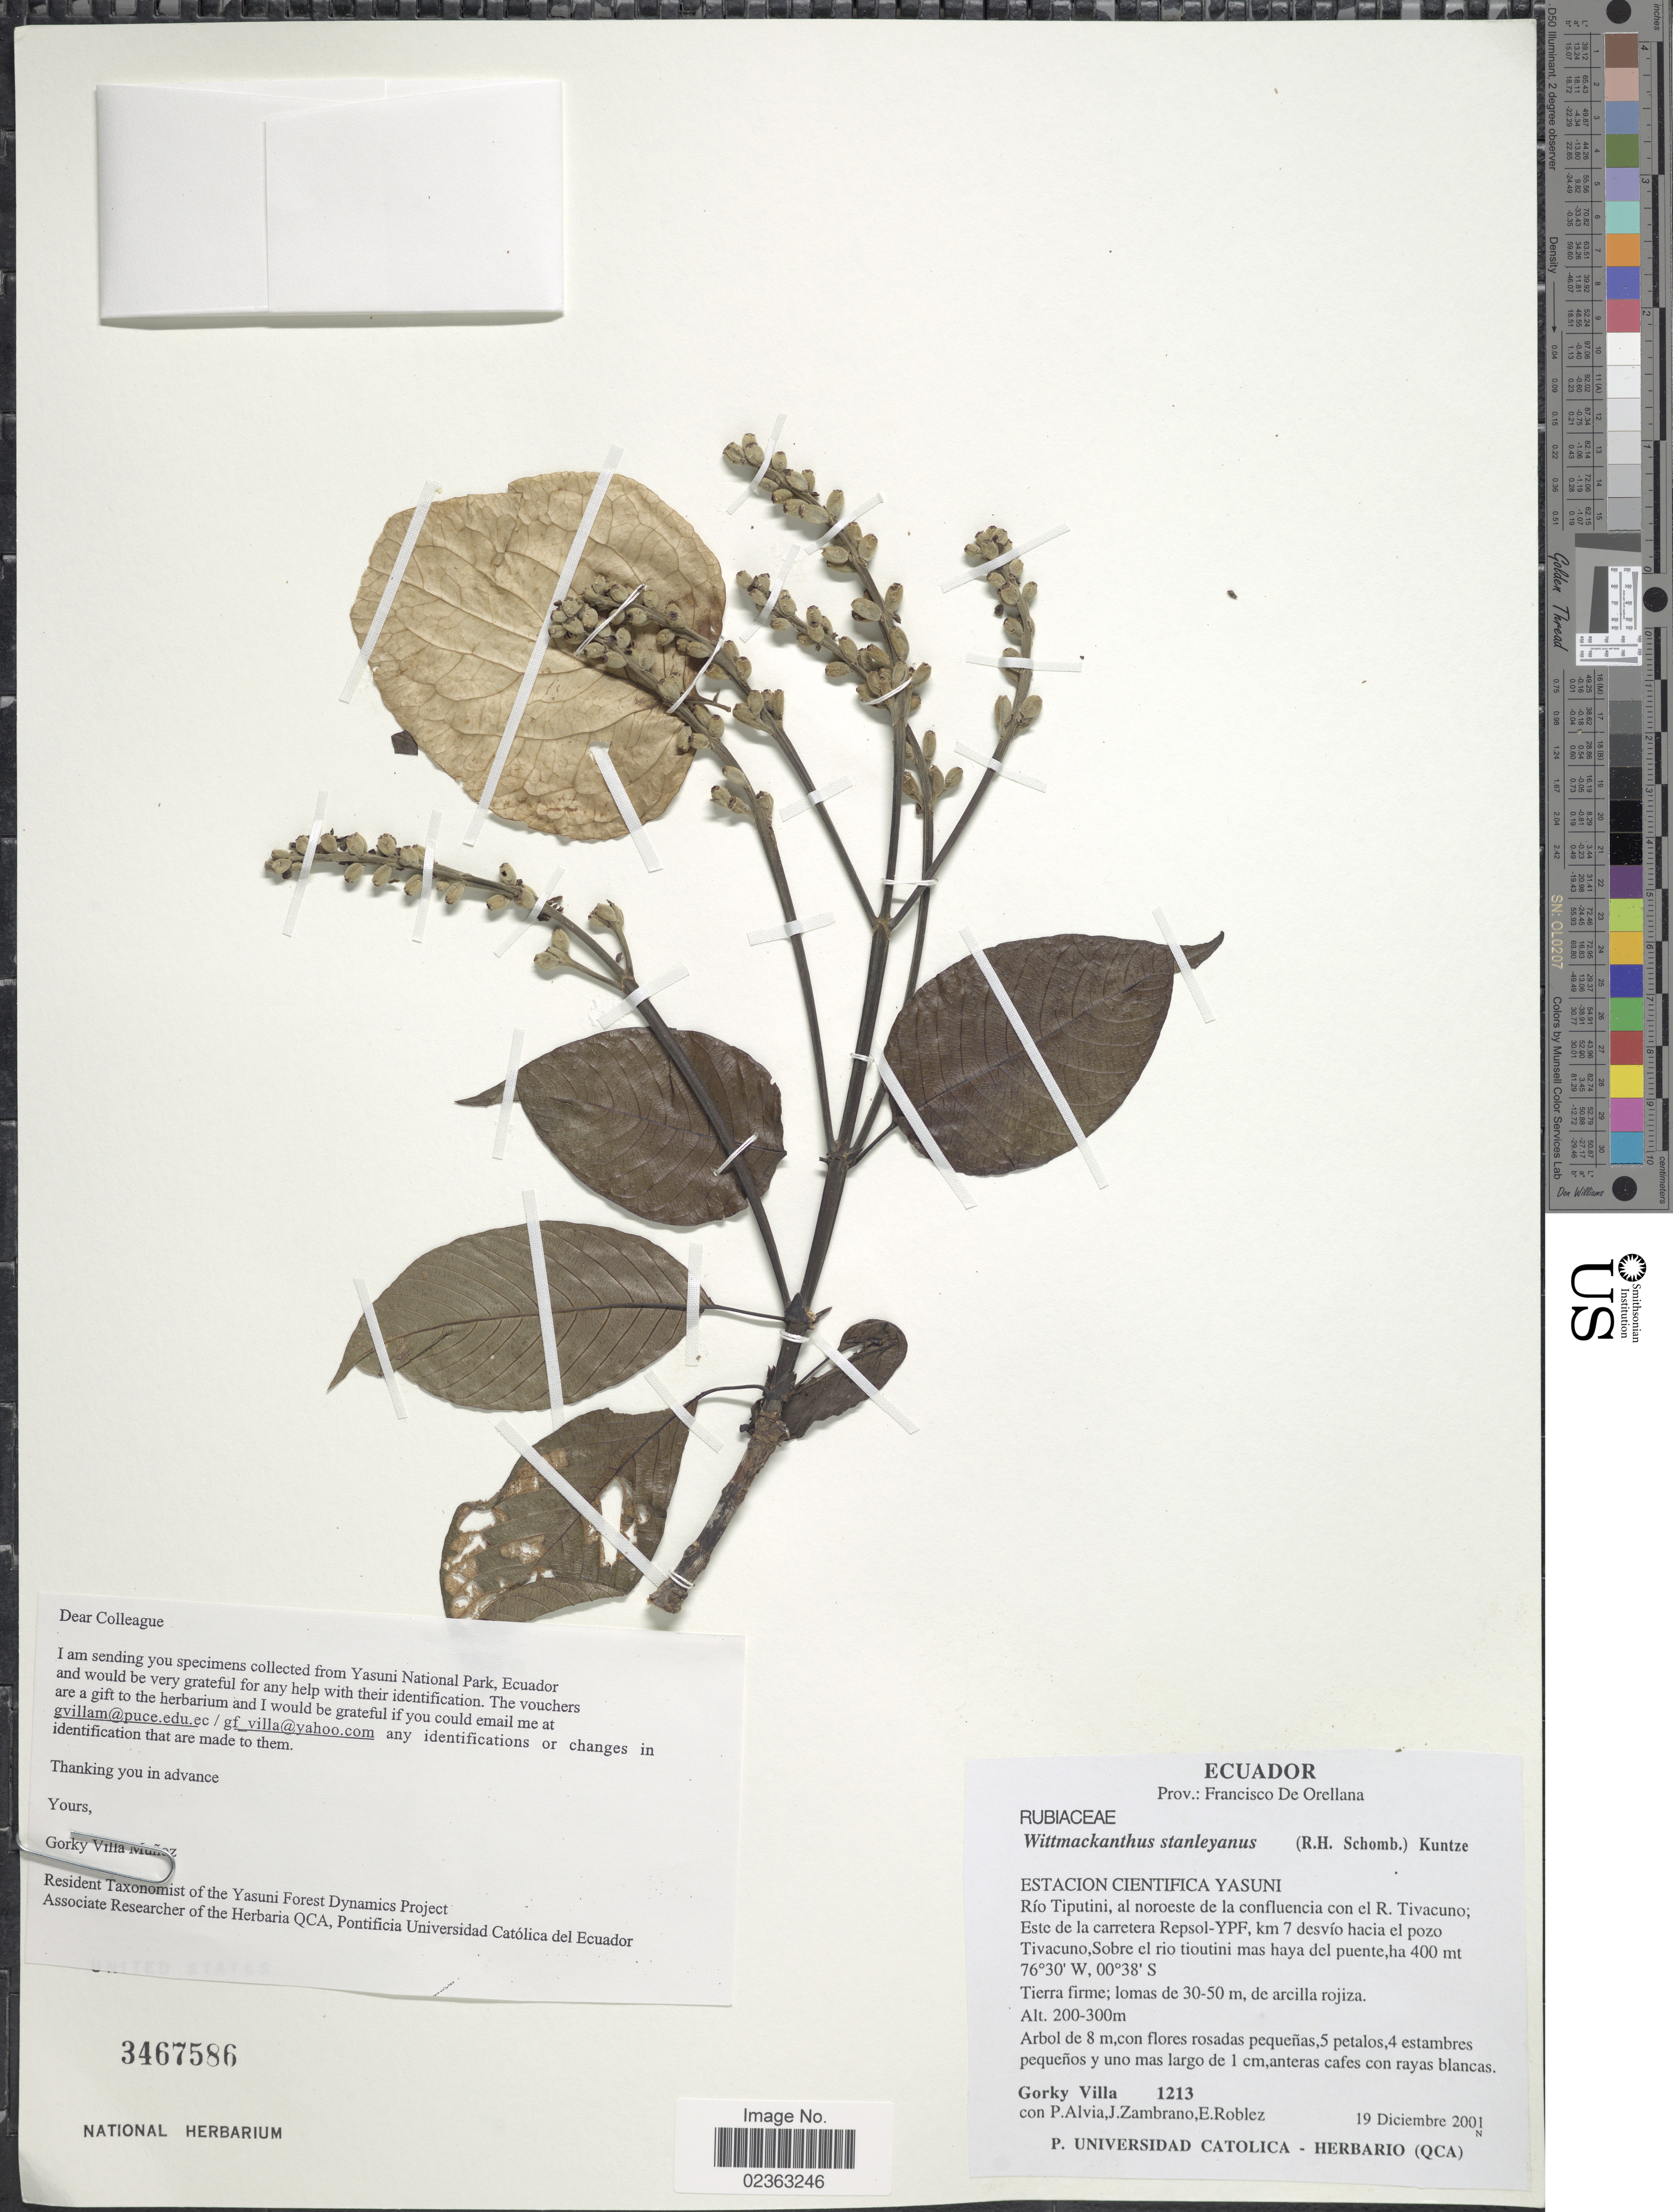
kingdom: Plantae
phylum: Tracheophyta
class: Magnoliopsida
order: Gentianales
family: Rubiaceae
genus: Wittmackanthus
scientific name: Wittmackanthus stanleyanus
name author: (R.H. Schomb.) Kuntze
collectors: G. Villa, P. Alvia, J. Zambrano & E. Roblez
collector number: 1213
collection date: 2001-12-19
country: Ecuador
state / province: Orellana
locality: Francisco De Orellana, Estacion Cientifica yasuni, Rio Tiputini, al noroeste de la confluencia con el R. Tuvacuno; Este de la carretera Repsol-YPF, km 7 desvio hacia el pozo Tivacuno, Sobre el rio tioutini mas haya del puente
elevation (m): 200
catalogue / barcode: US 3467586